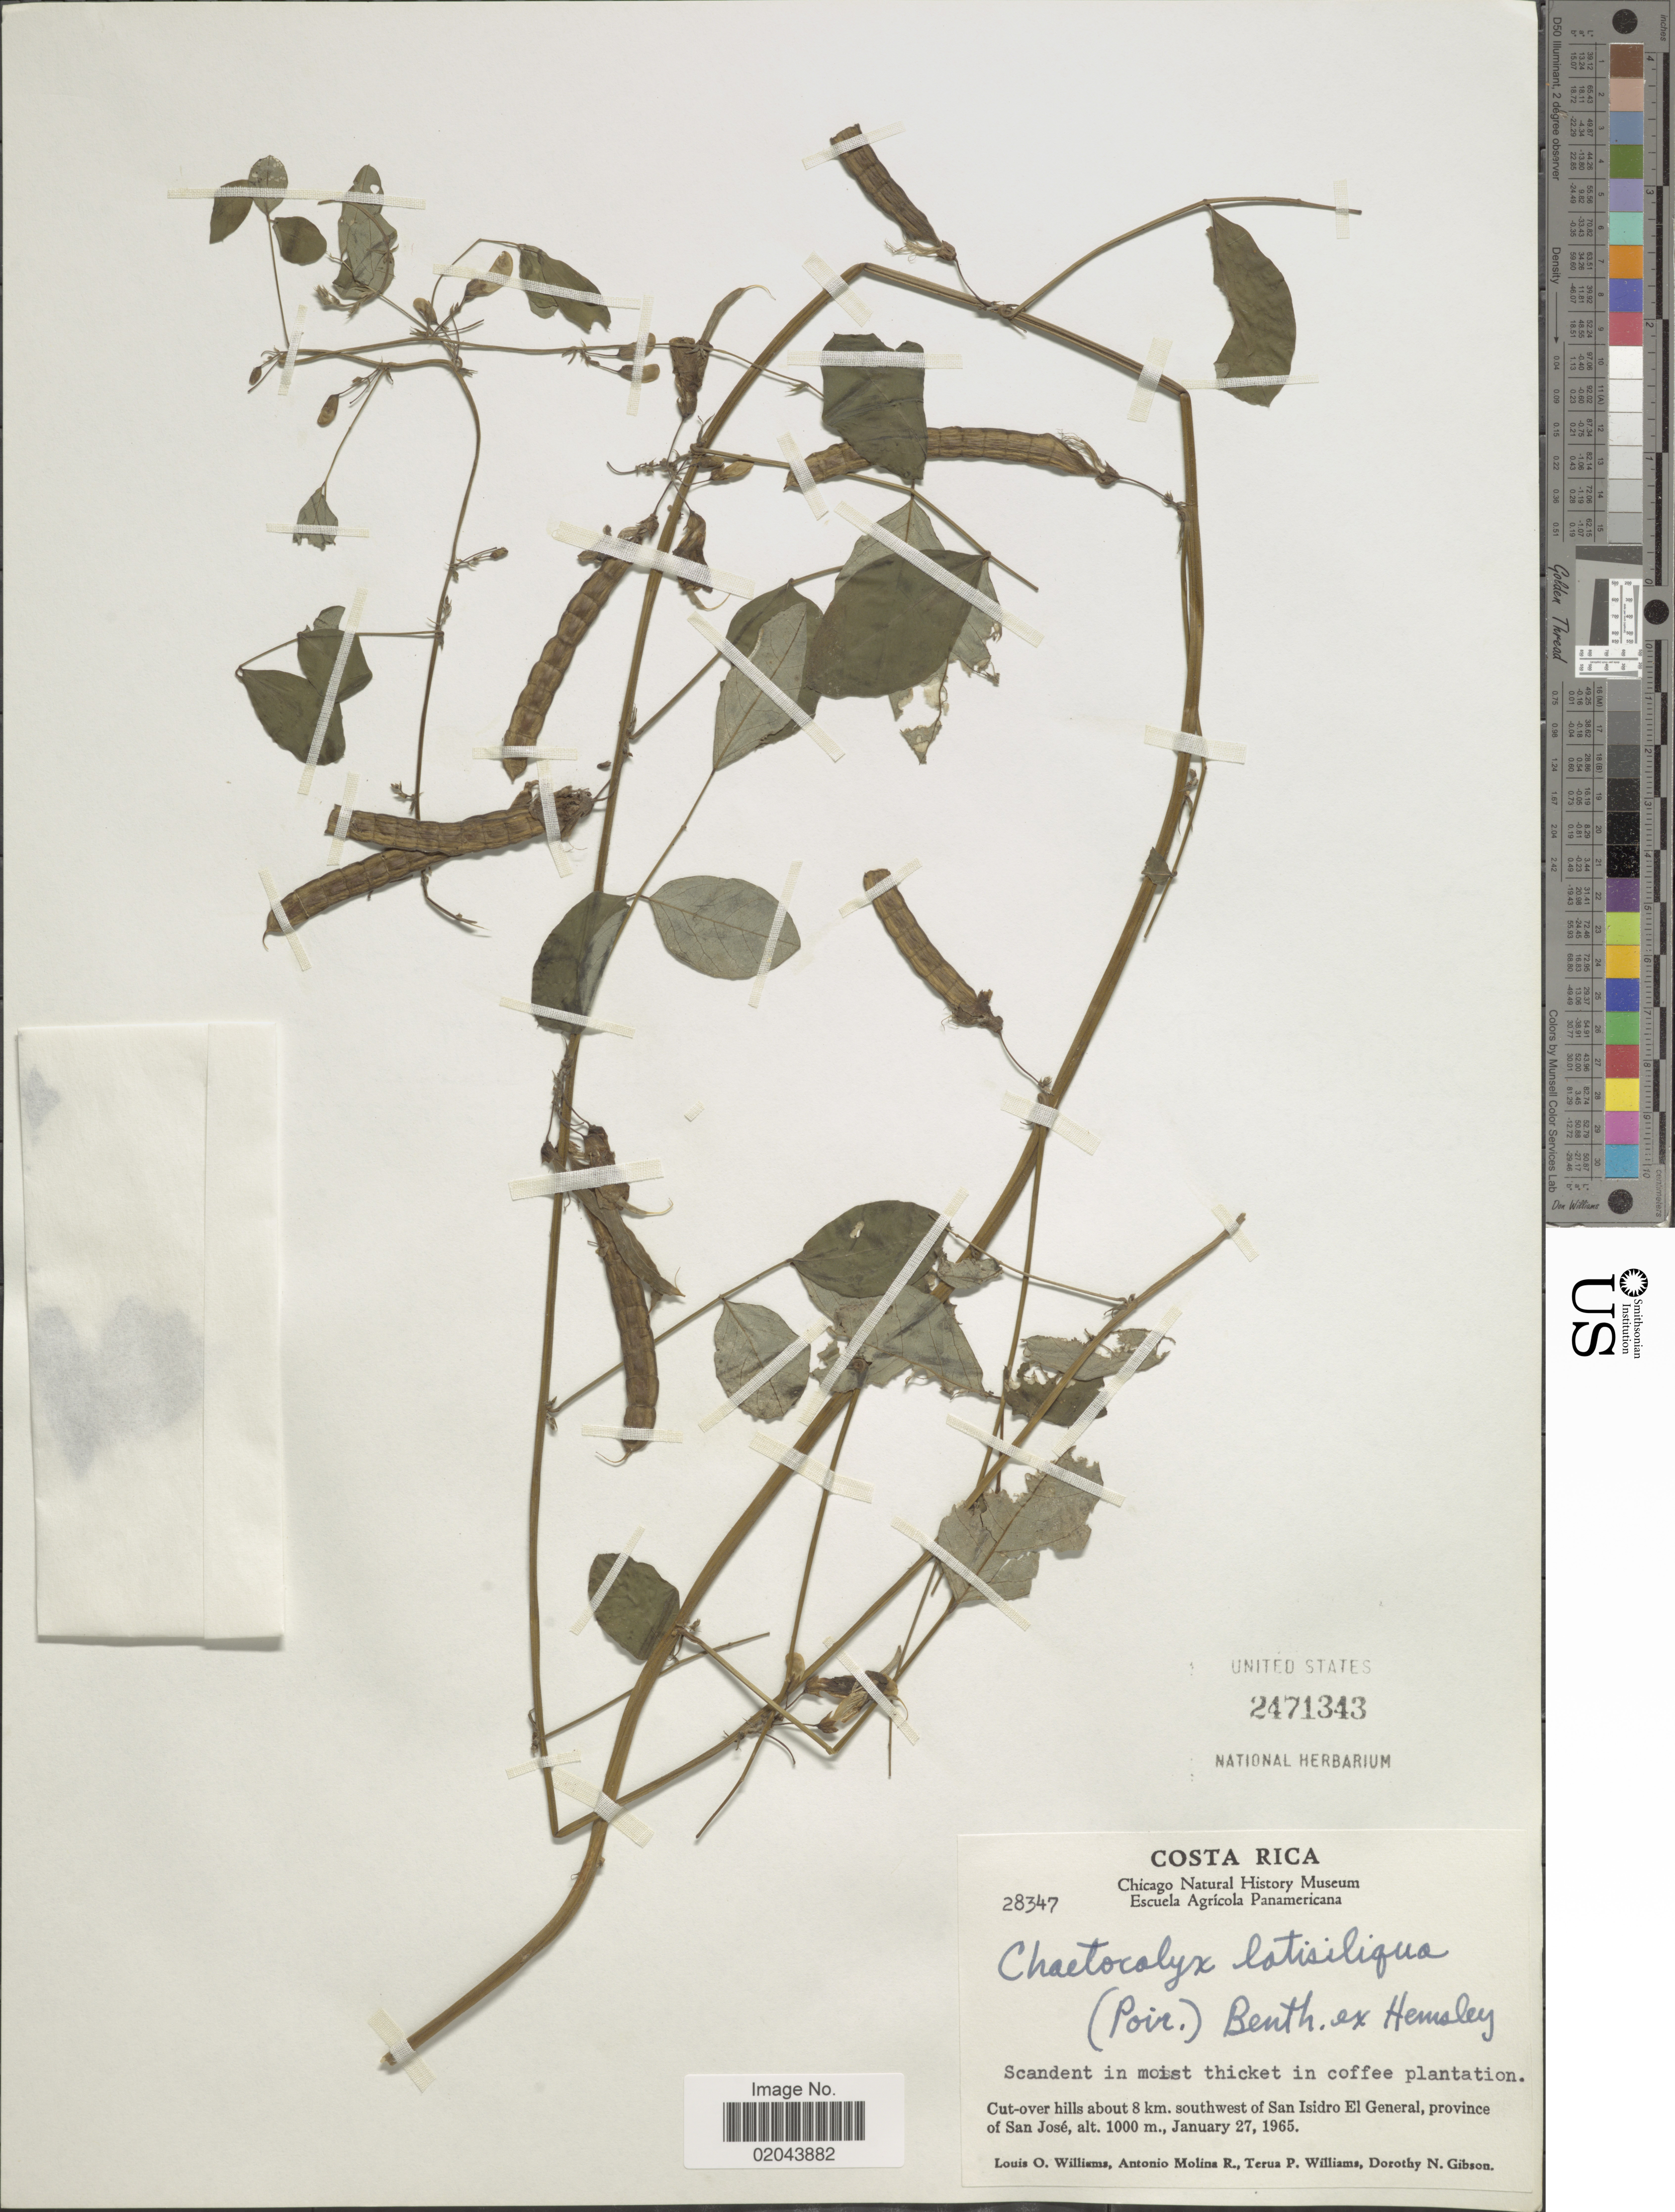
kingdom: Plantae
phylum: Tracheophyta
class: Magnoliopsida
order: Fabales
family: Fabaceae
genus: Chaetocalyx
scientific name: Chaetocalyx latisiliqua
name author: (Poir.) Benth. ex Hemsl.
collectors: L. O. Williams, A. Molina R., T. P. Williams & D. N. Gibson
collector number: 28347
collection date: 1965-01-27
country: Costa Rica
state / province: San José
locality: Cut-over hills about 8 km. southwest of San Isidro El General.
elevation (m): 1000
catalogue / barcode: US 2471343